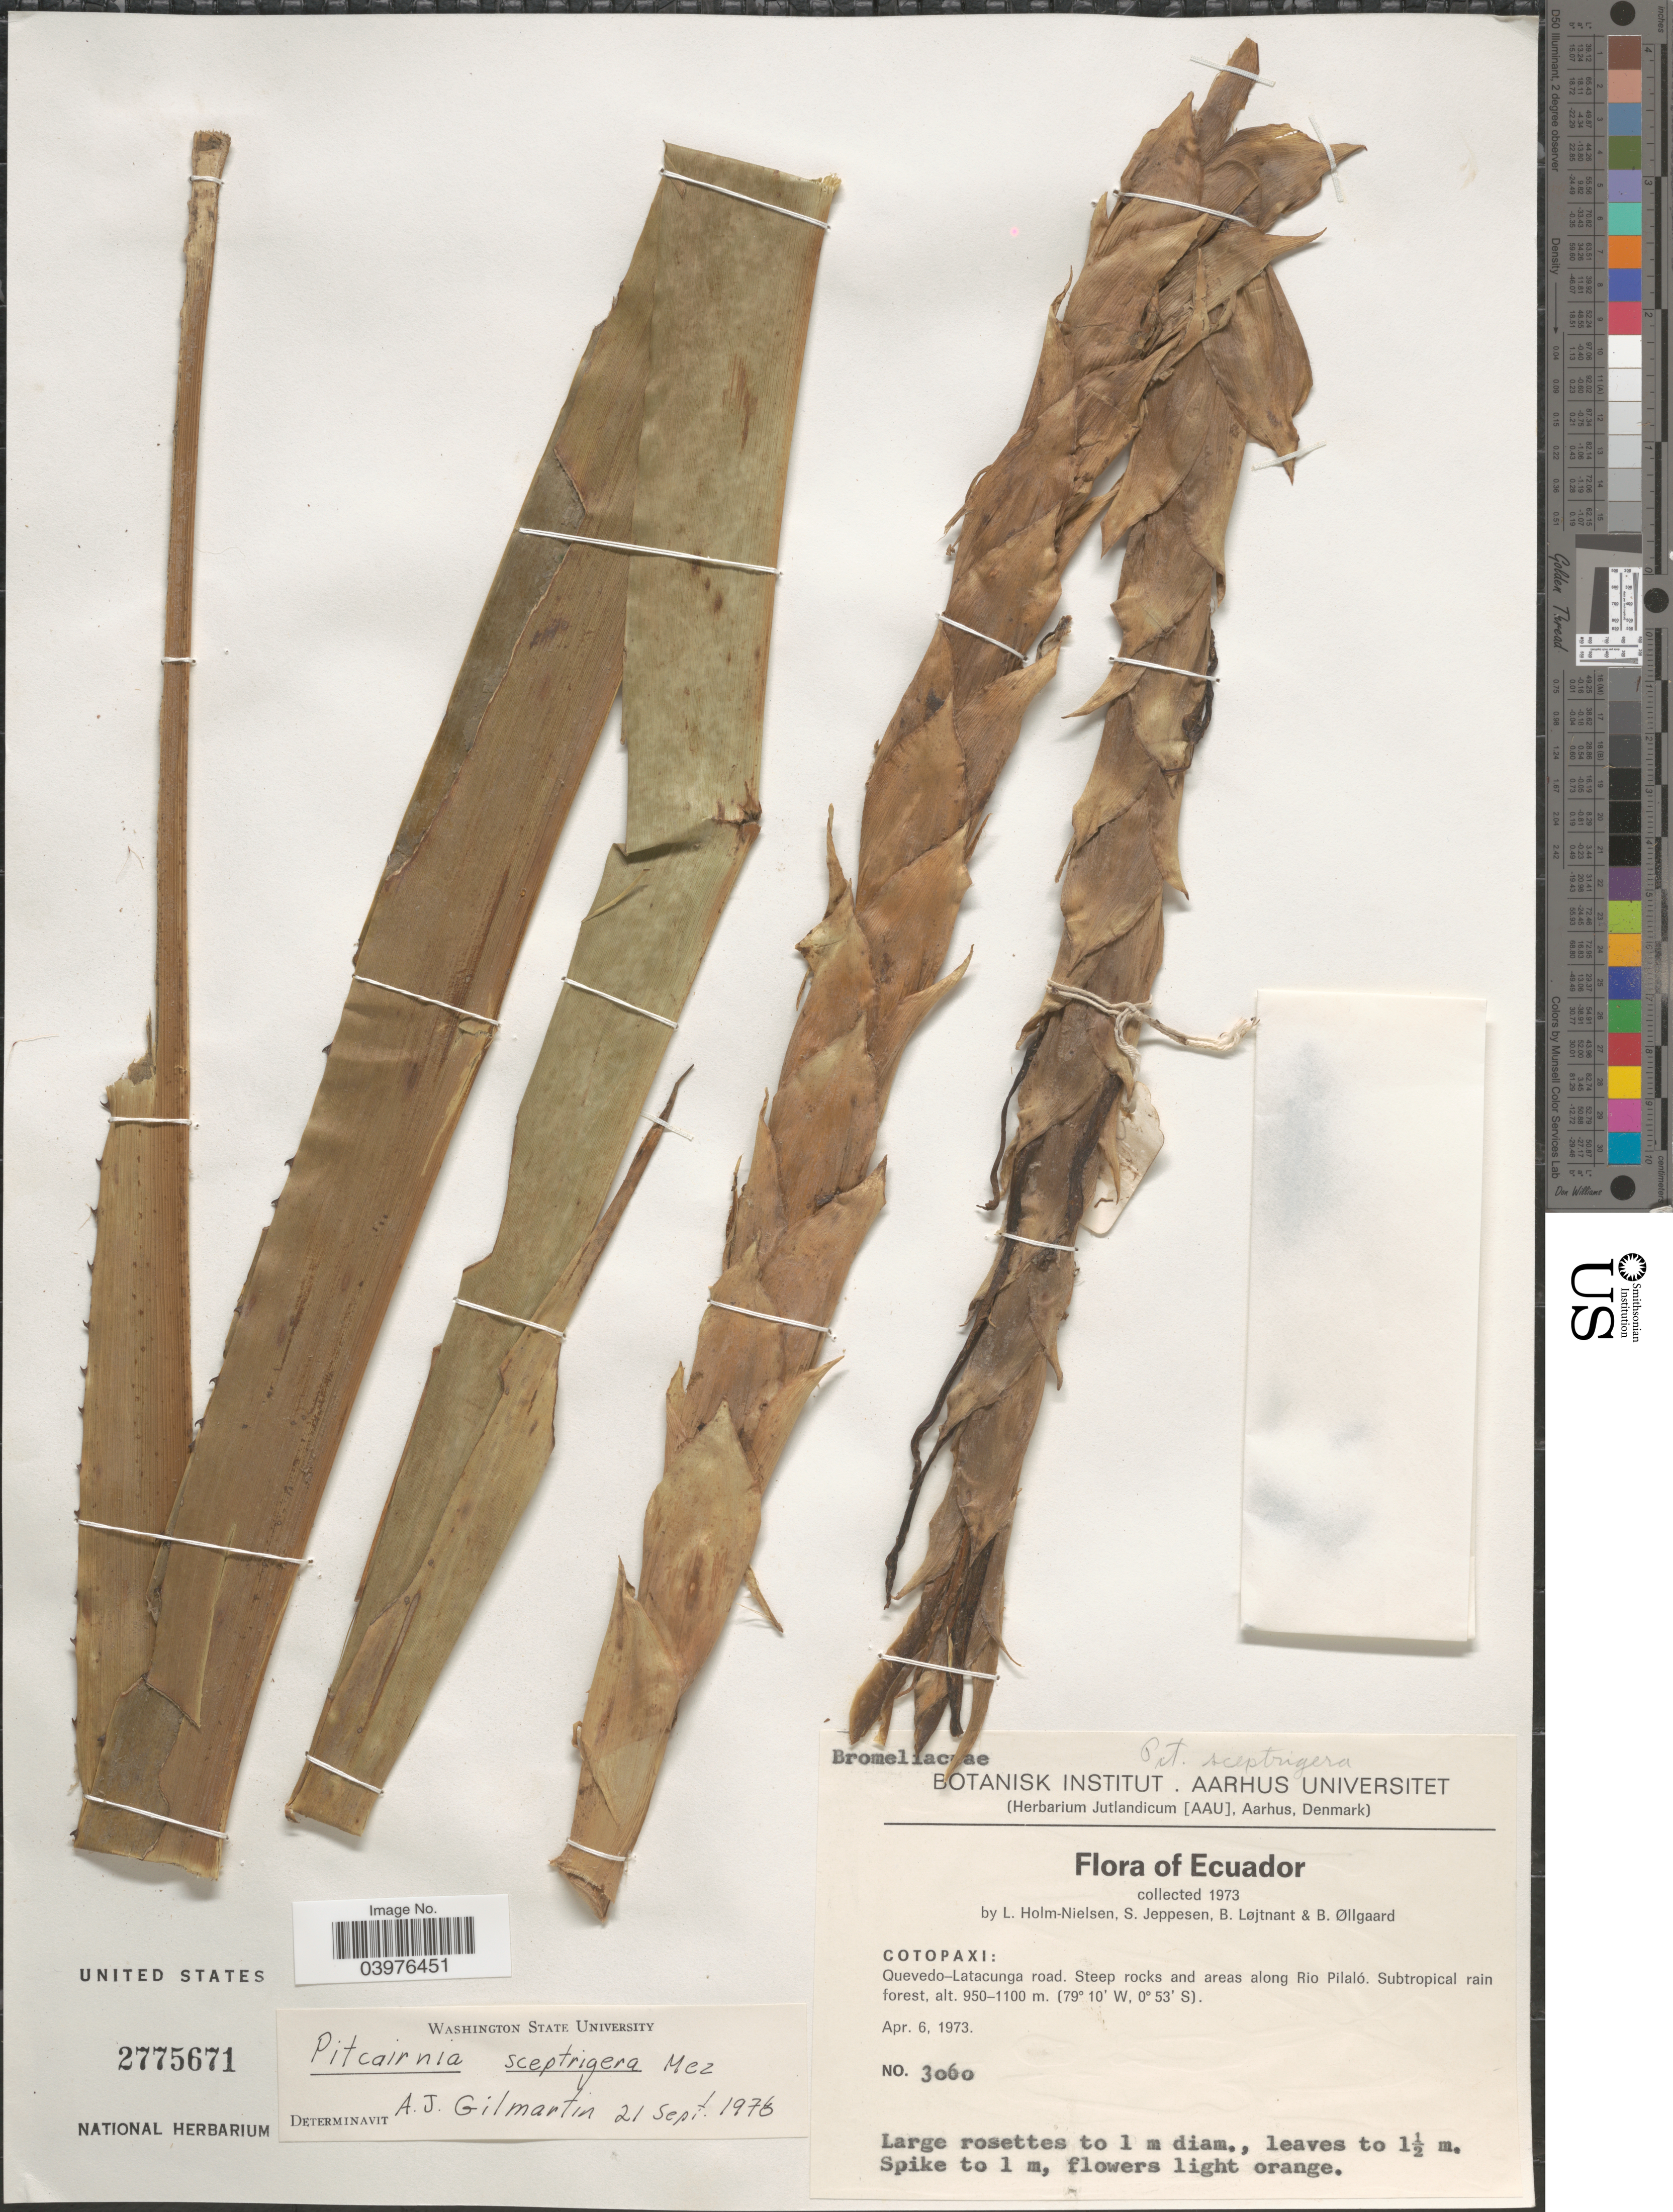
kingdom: Plantae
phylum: Tracheophyta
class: Liliopsida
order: Poales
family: Bromeliaceae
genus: Pitcairnia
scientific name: Pitcairnia sceptrigera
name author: Mez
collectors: L. Holm-Nielsen, S. Jeppesen, B. Löjtnant & B. Øllgaard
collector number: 3060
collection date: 1973-04-06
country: Ecuador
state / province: Cotopaxi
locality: Quevedo-Latacunga road. Along Rio Pilaló.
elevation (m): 950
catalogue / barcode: US 2775671